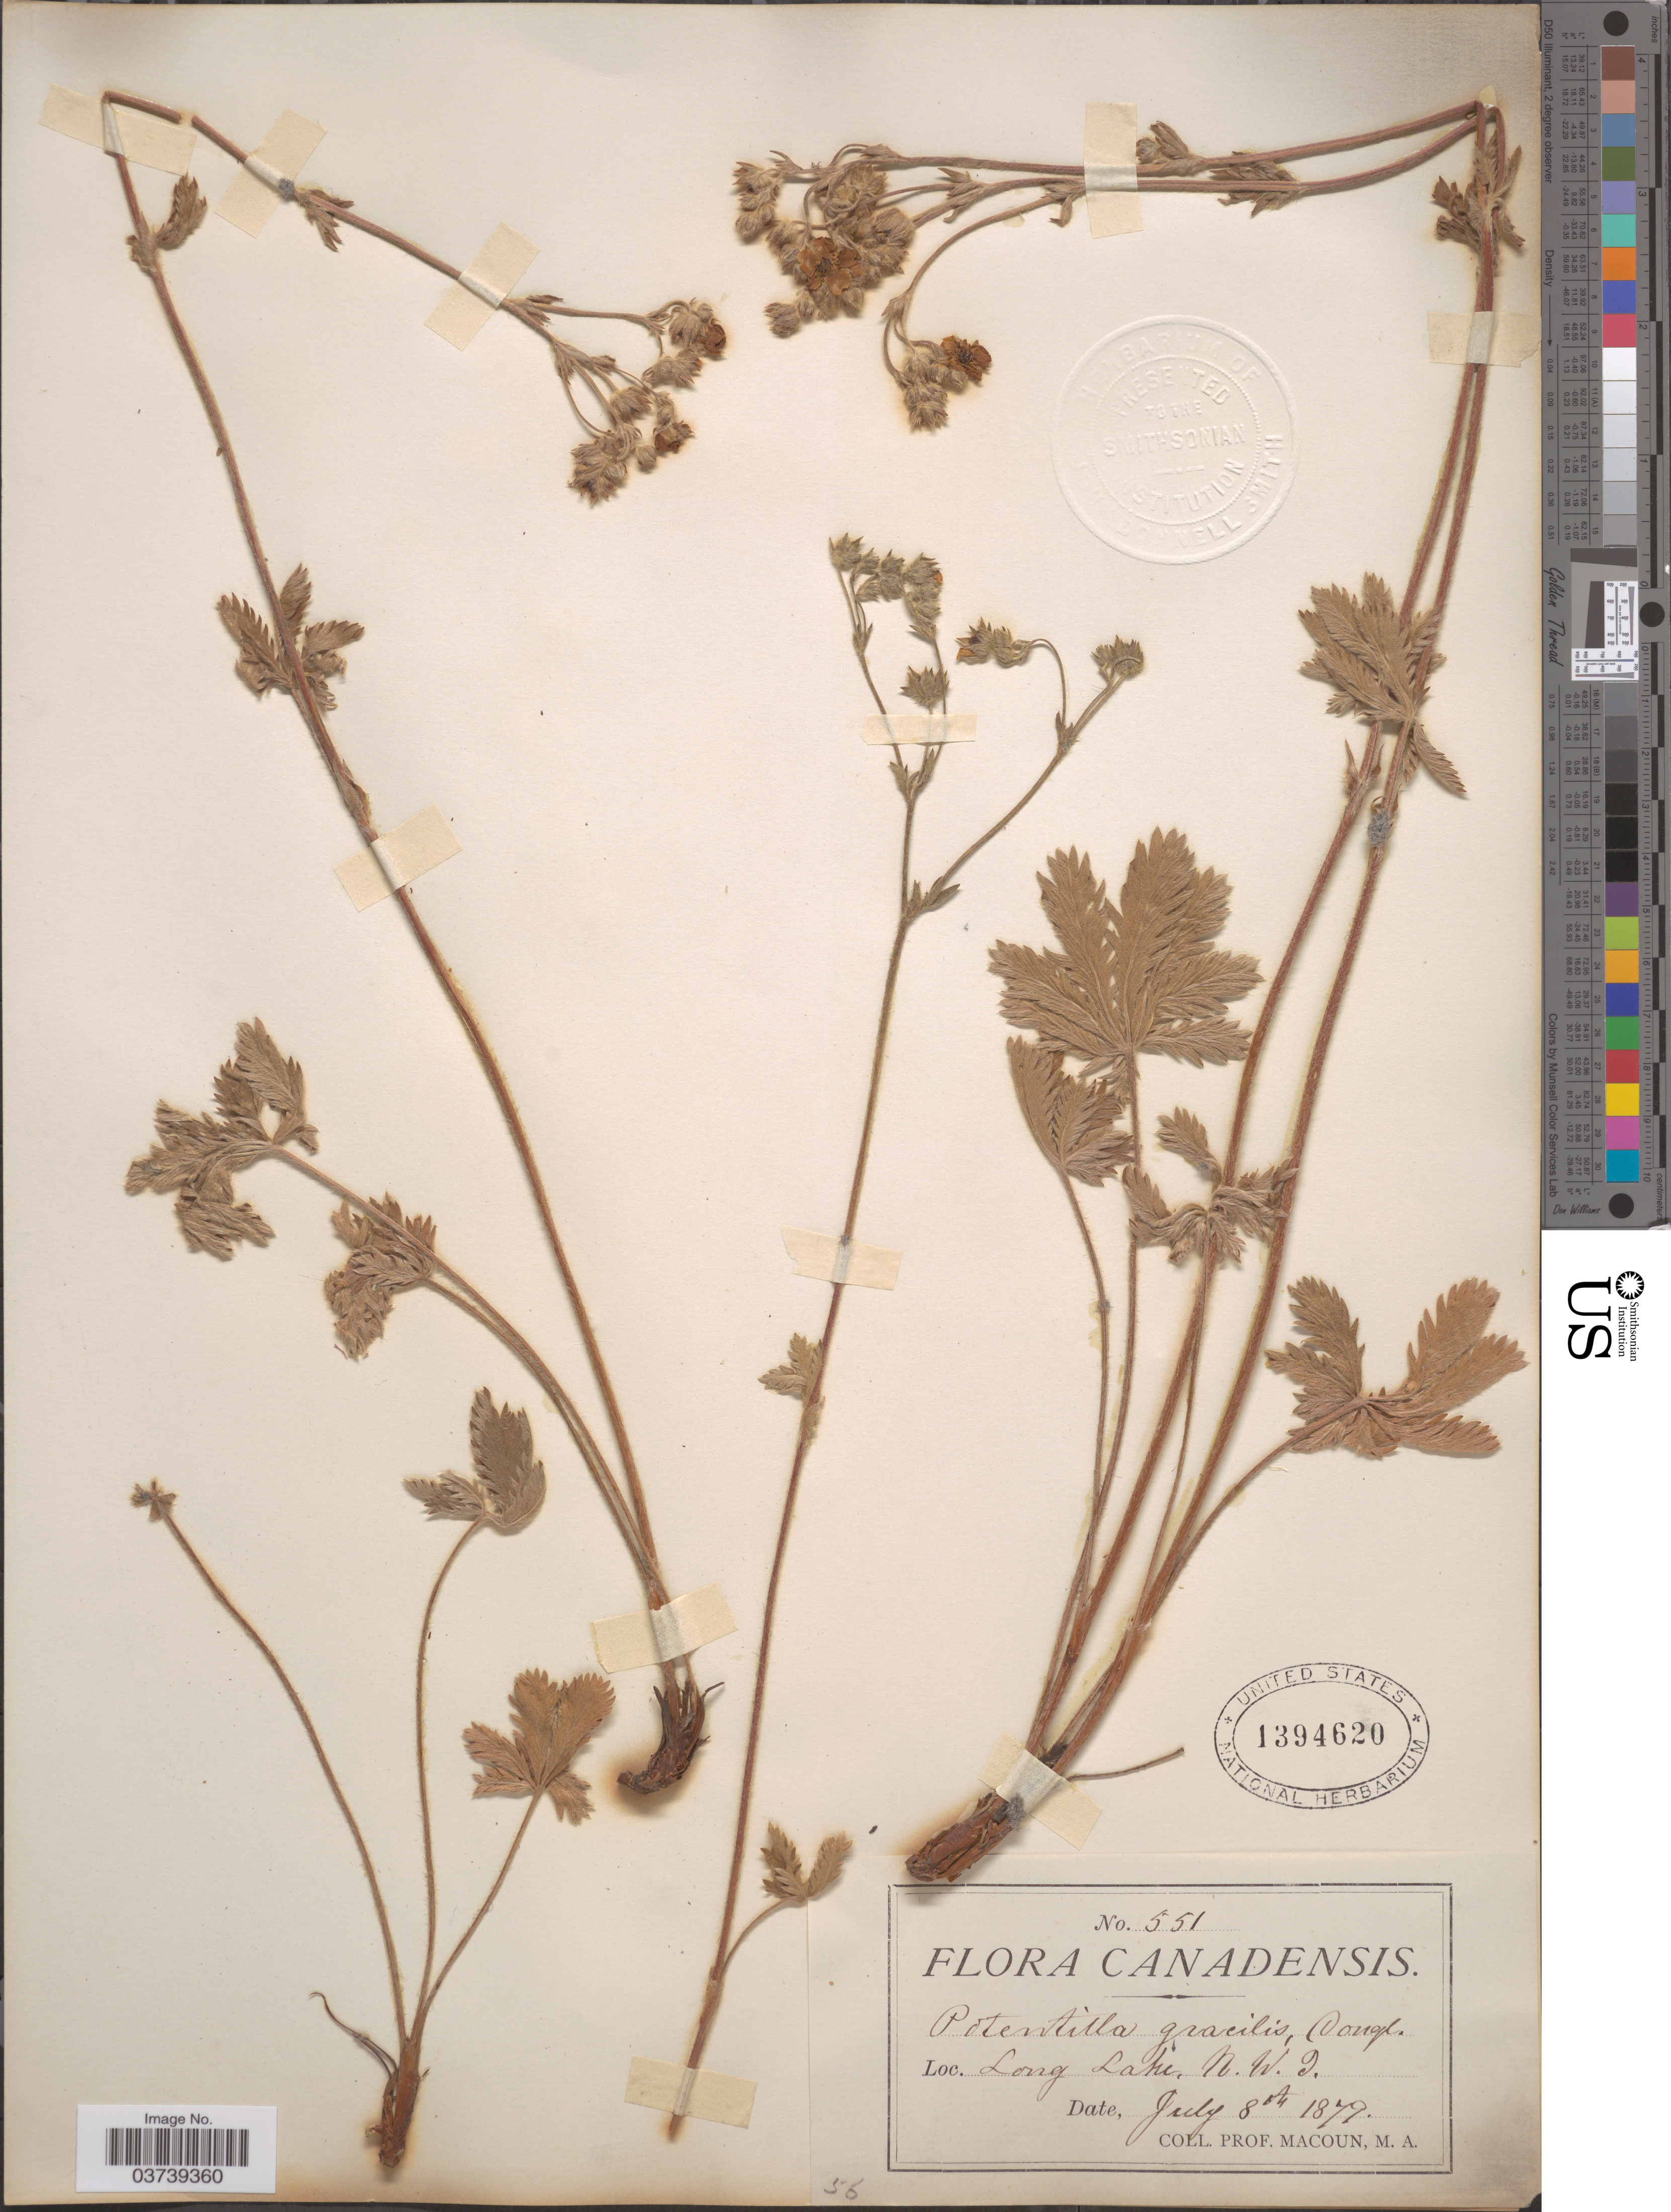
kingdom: Plantae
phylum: Tracheophyta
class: Magnoliopsida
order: Rosales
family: Rosaceae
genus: Potentilla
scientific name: Potentilla gracilis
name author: Douglas ex Hook.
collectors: Prof. Macoun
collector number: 551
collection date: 1879-07-08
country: Canada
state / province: Northwest Territories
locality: Long Lake.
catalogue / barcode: US 1394620